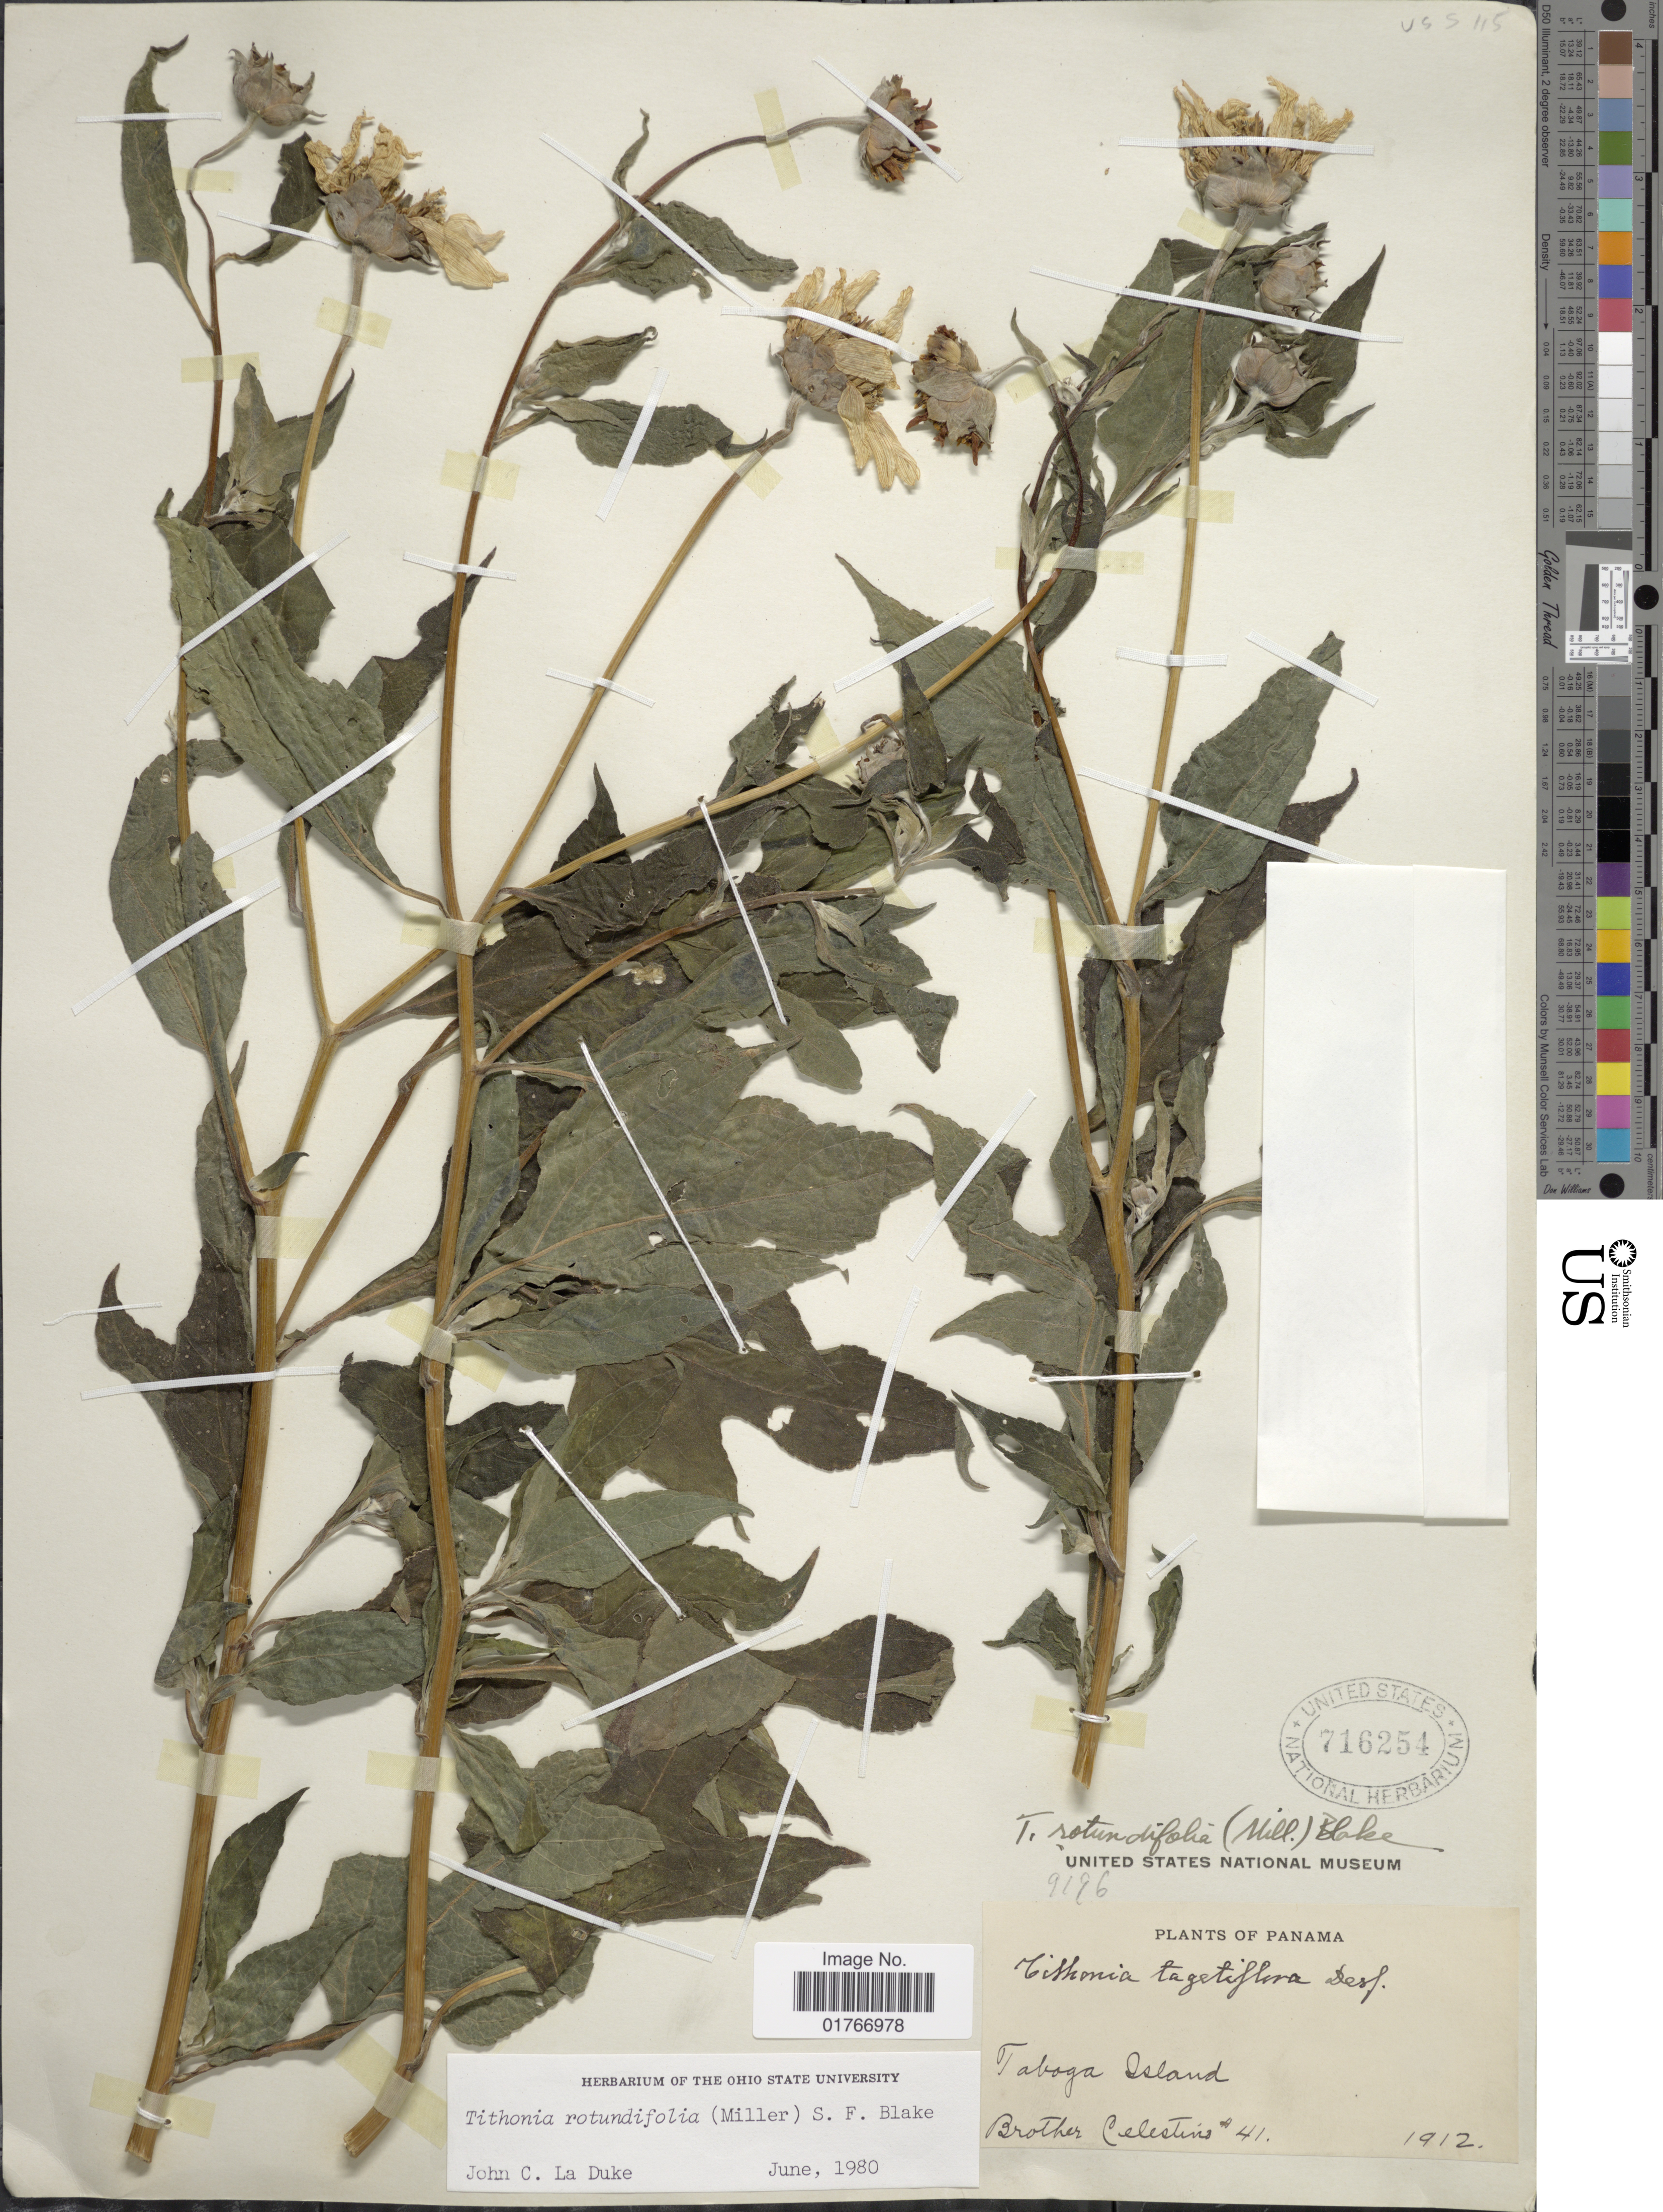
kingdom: Plantae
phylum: Tracheophyta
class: Magnoliopsida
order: Asterales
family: Asteraceae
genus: Tithonia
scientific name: Tithonia rotundifolia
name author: (Mill.) S.F. Blake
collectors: B. Celestino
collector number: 41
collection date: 1912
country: Panama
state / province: Panamá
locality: Taboga Island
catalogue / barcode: US 716254